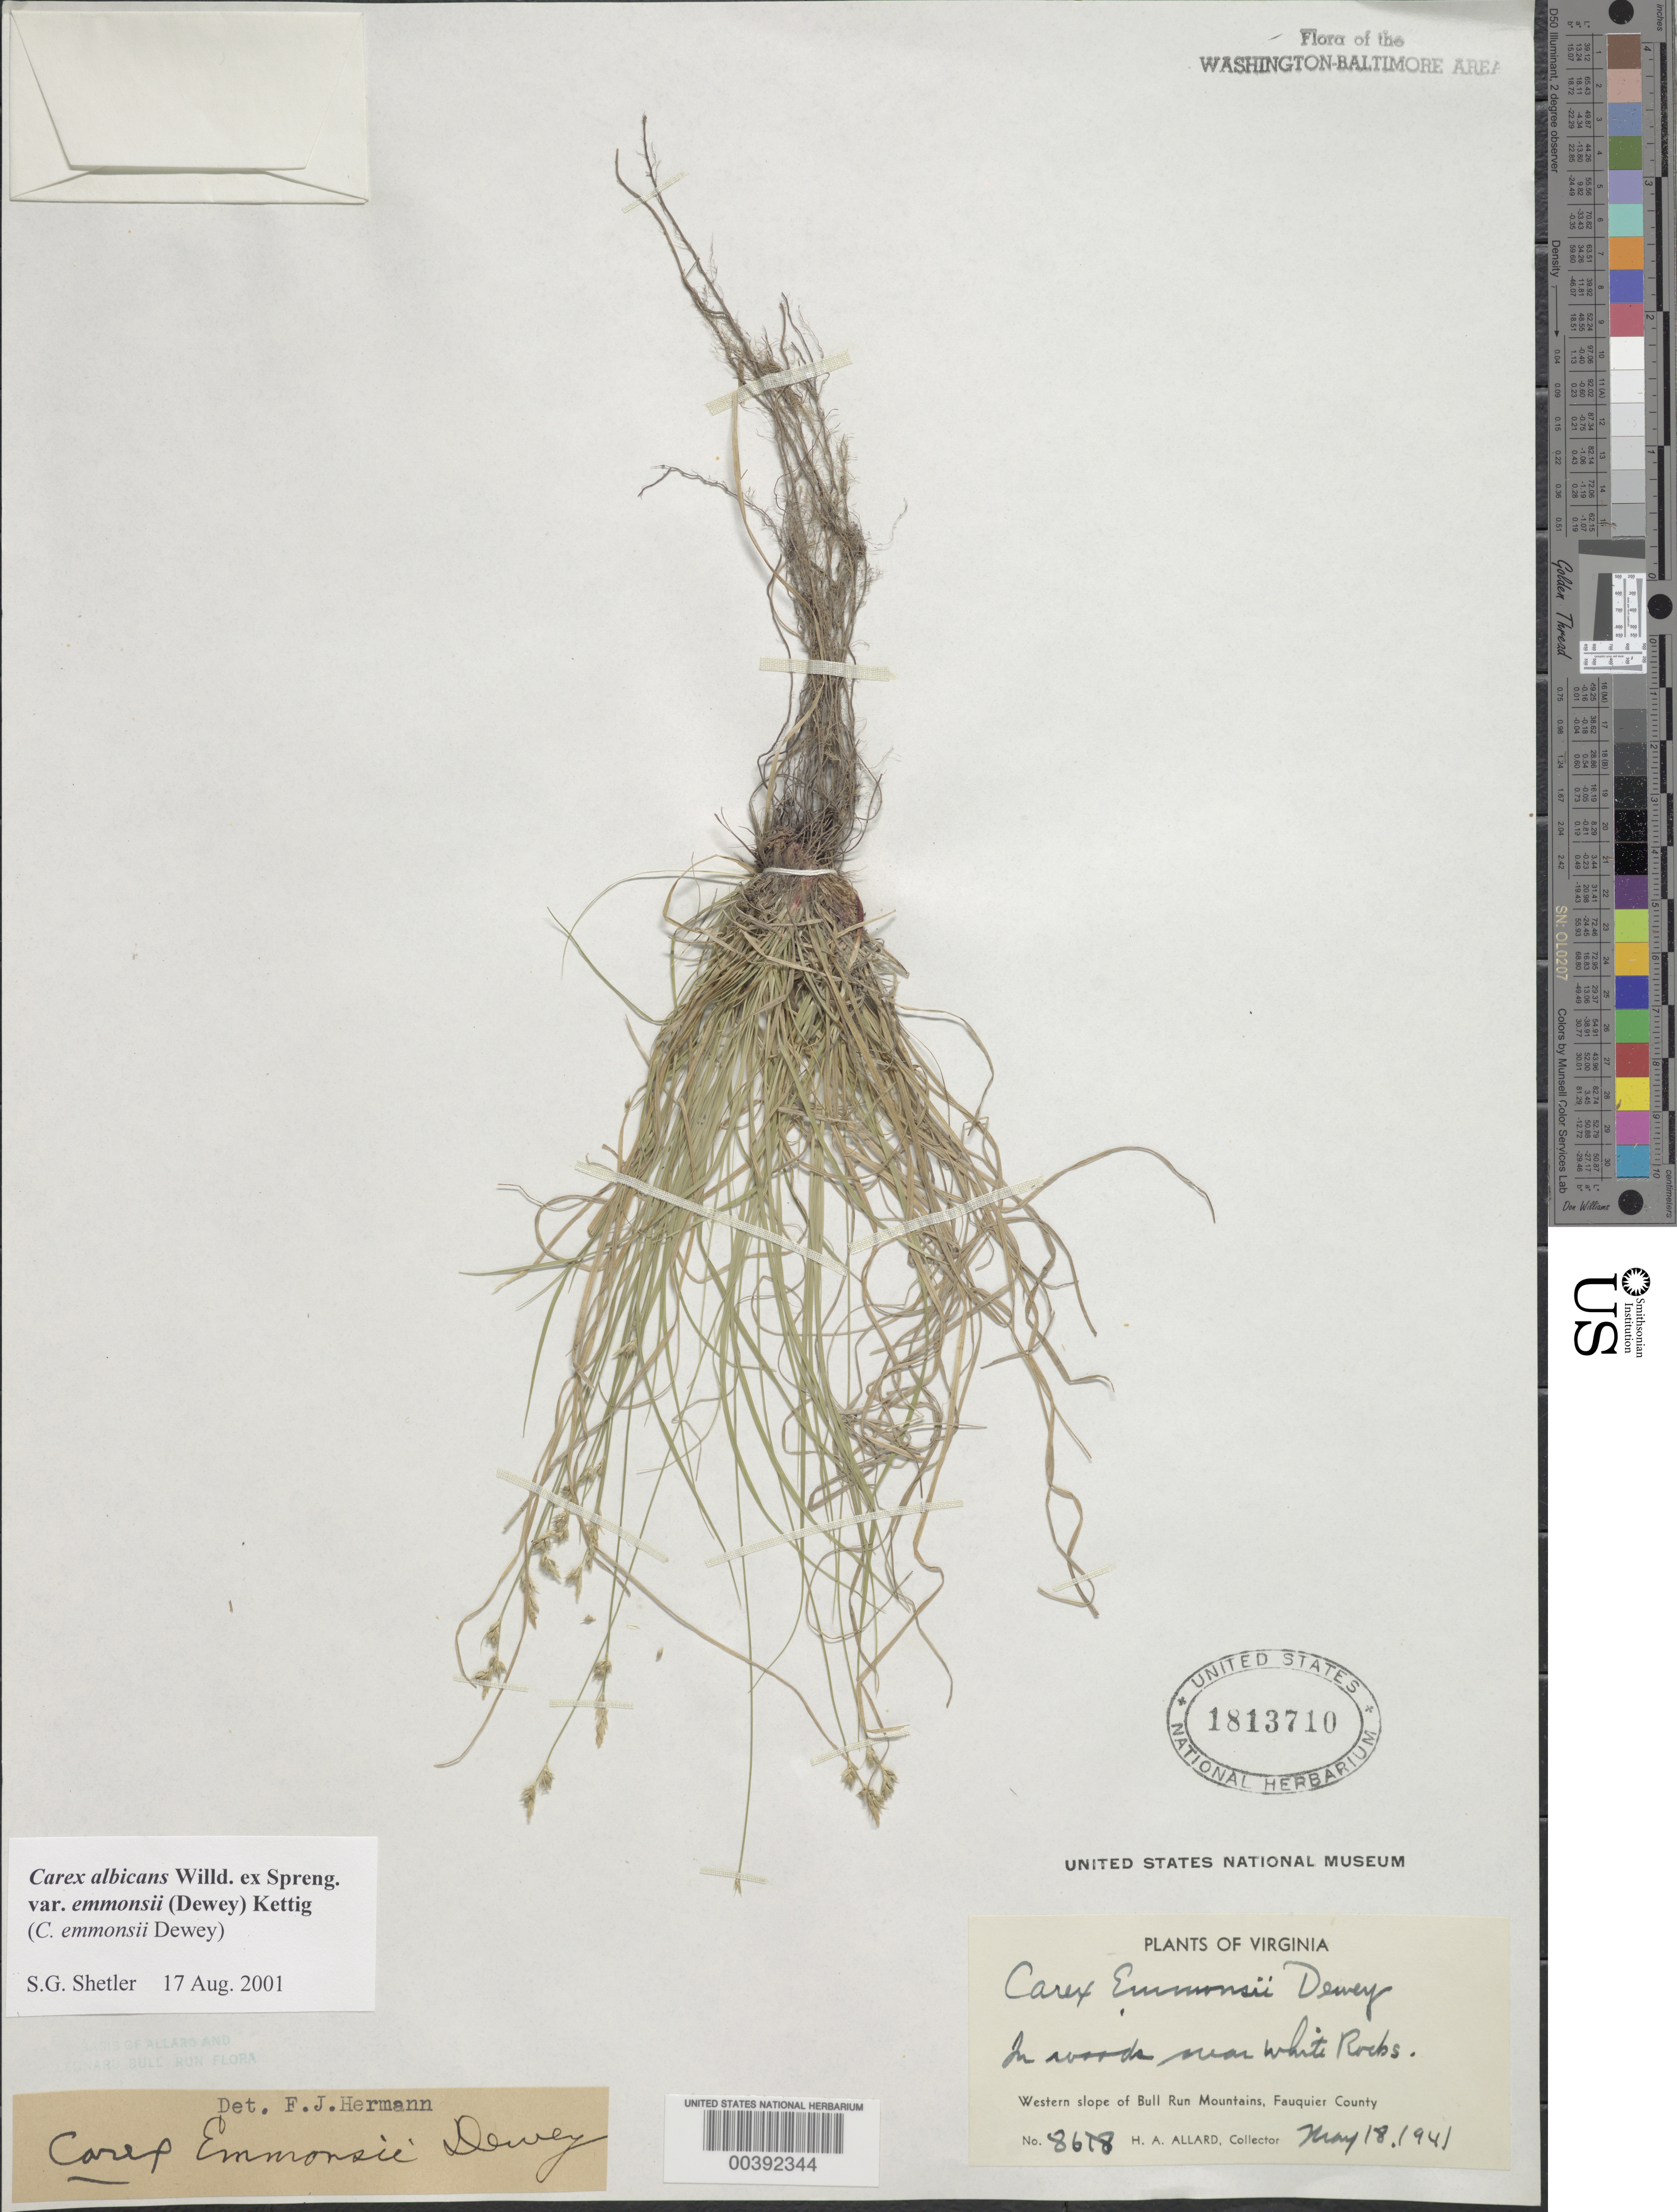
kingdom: Plantae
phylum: Tracheophyta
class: Liliopsida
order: Poales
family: Cyperaceae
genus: Carex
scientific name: Carex emmonsii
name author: Dewey ex Torr.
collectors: H. A. Allard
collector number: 8618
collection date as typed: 18 May 1941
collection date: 1941-05-18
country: United States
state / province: Virginia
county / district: Fauquier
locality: White Rocks vicinity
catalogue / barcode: US 1813710